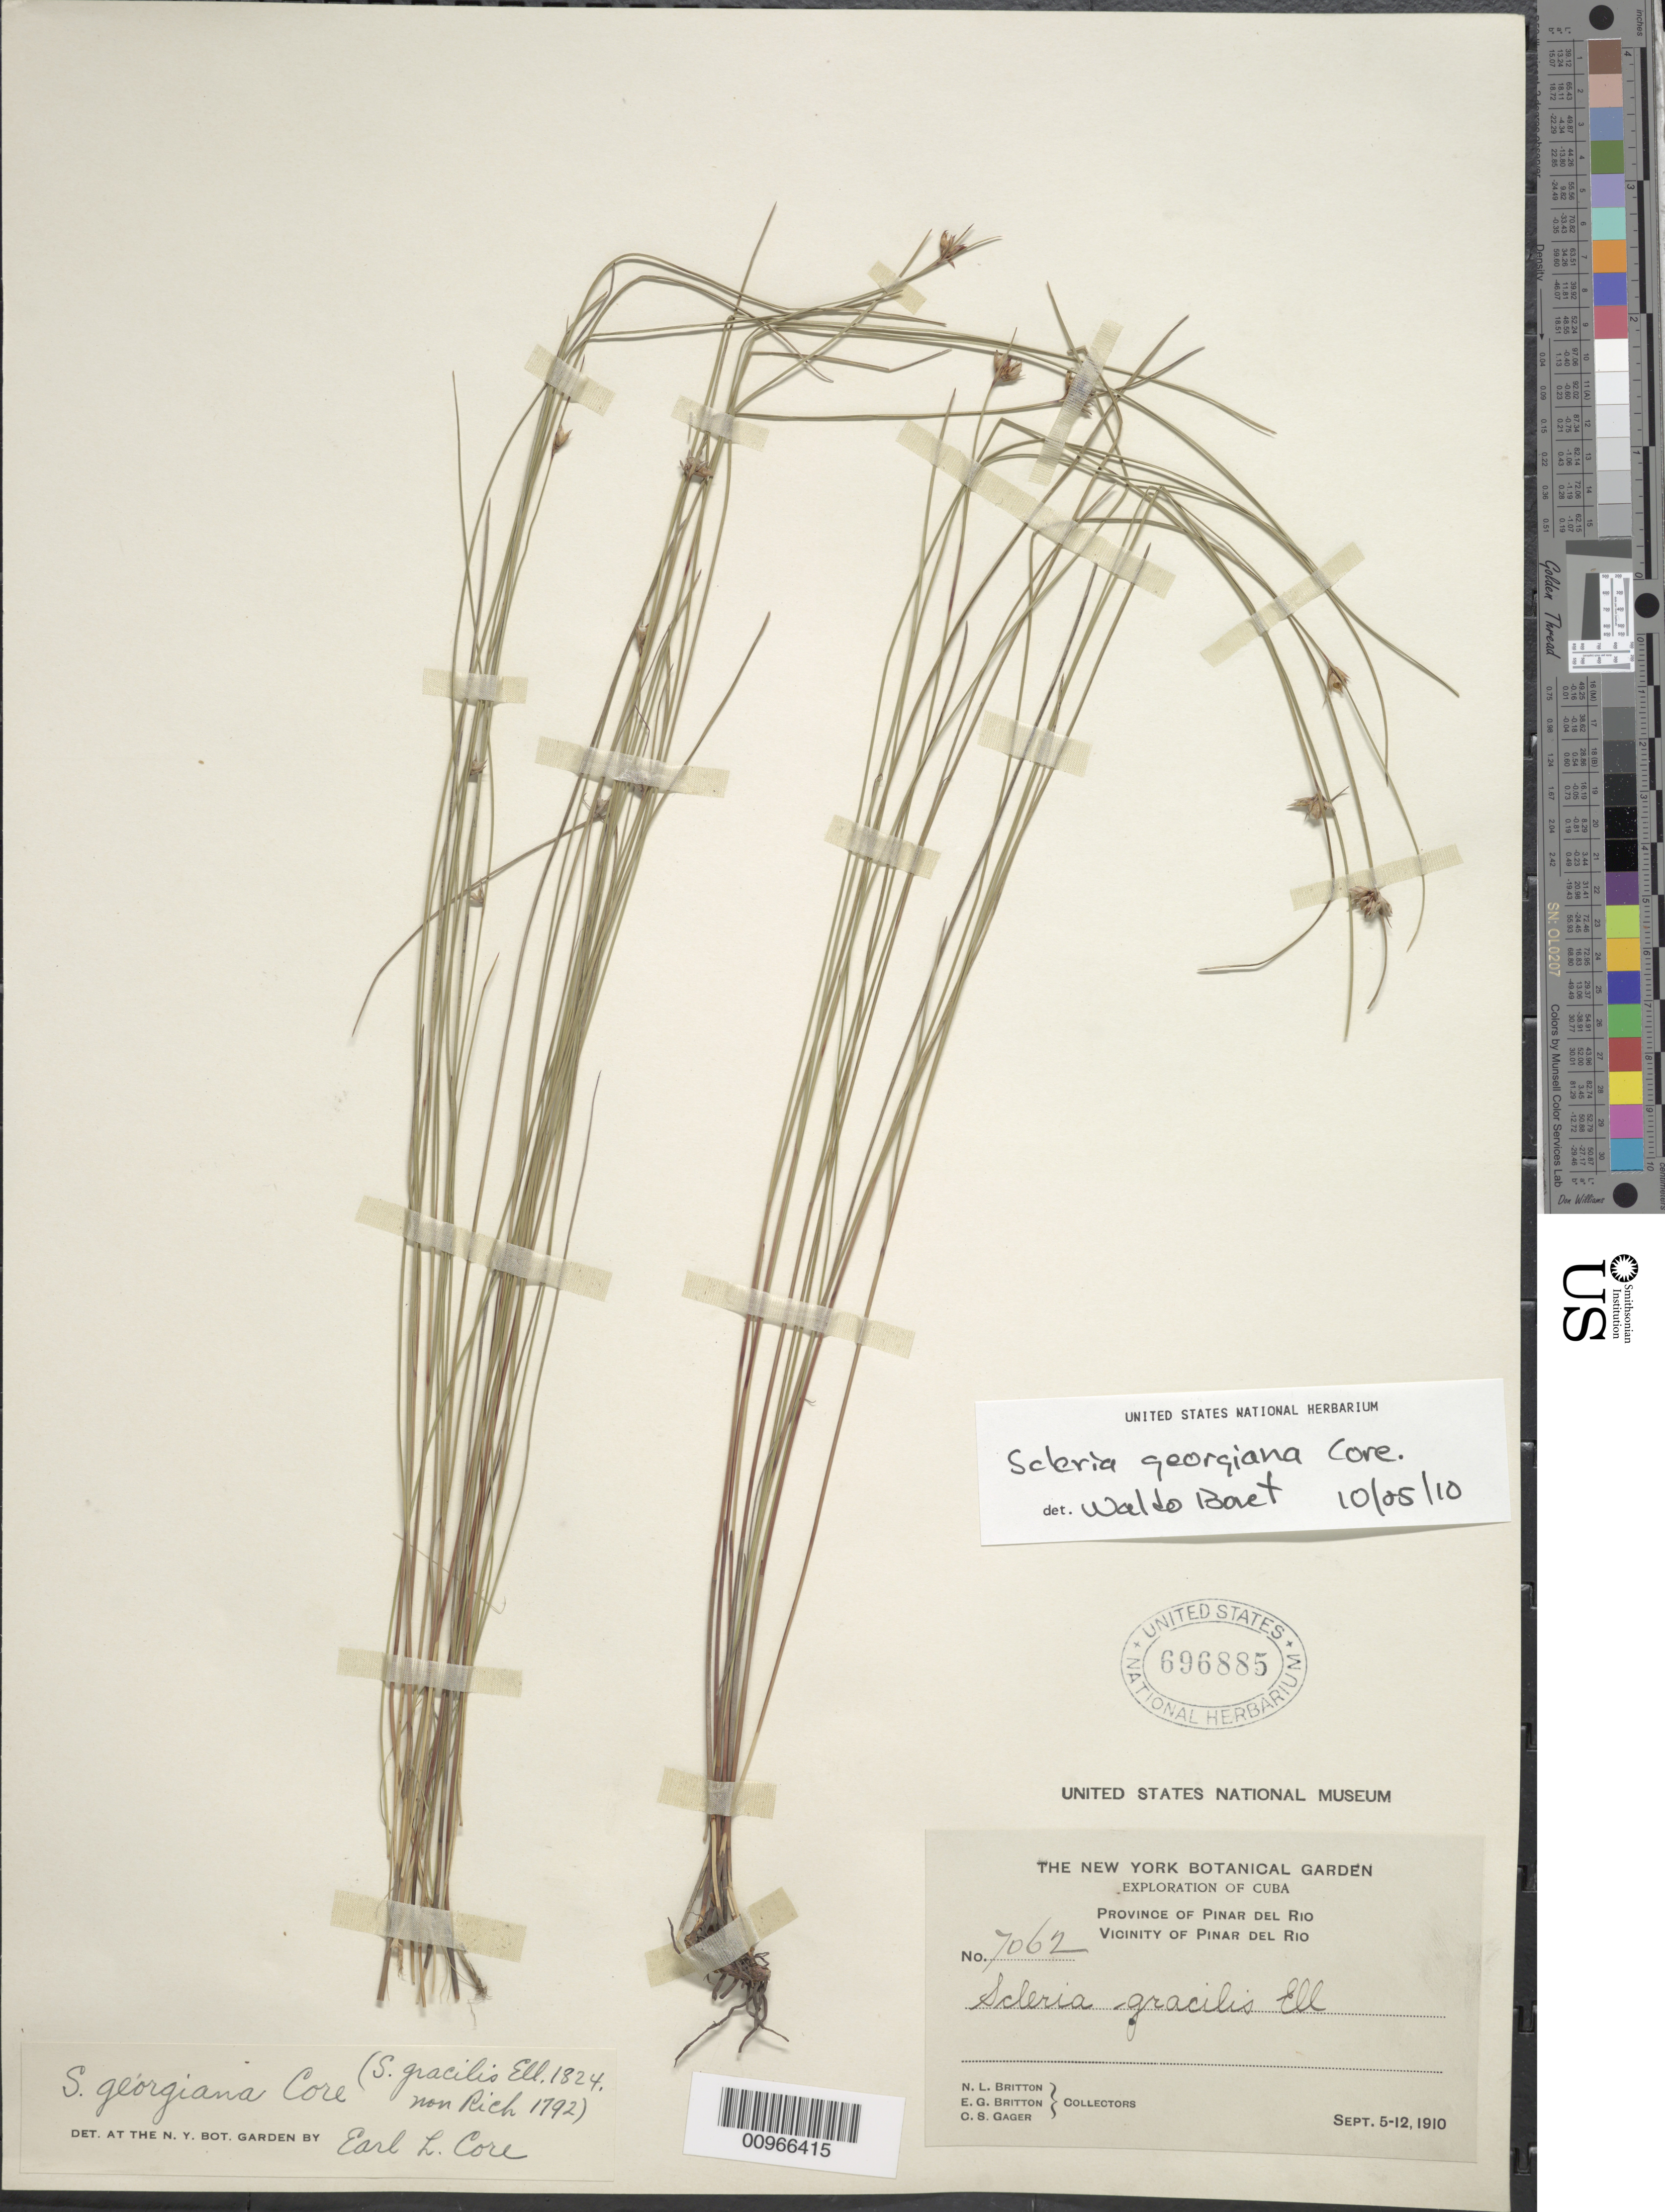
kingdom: Plantae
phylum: Tracheophyta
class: Liliopsida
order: Poales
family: Cyperaceae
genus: Scleria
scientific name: Scleria georgiana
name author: Core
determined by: Core, E. L.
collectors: N. Britton, E. G. Britton & C. Gager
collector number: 7062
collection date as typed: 05 Sep 1910 to 12 Sep 1910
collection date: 1910-09-05/1910-09-12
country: Cuba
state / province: Pinar del Rio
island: Cuba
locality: Vicinity of Pinar del Rio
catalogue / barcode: US 696885